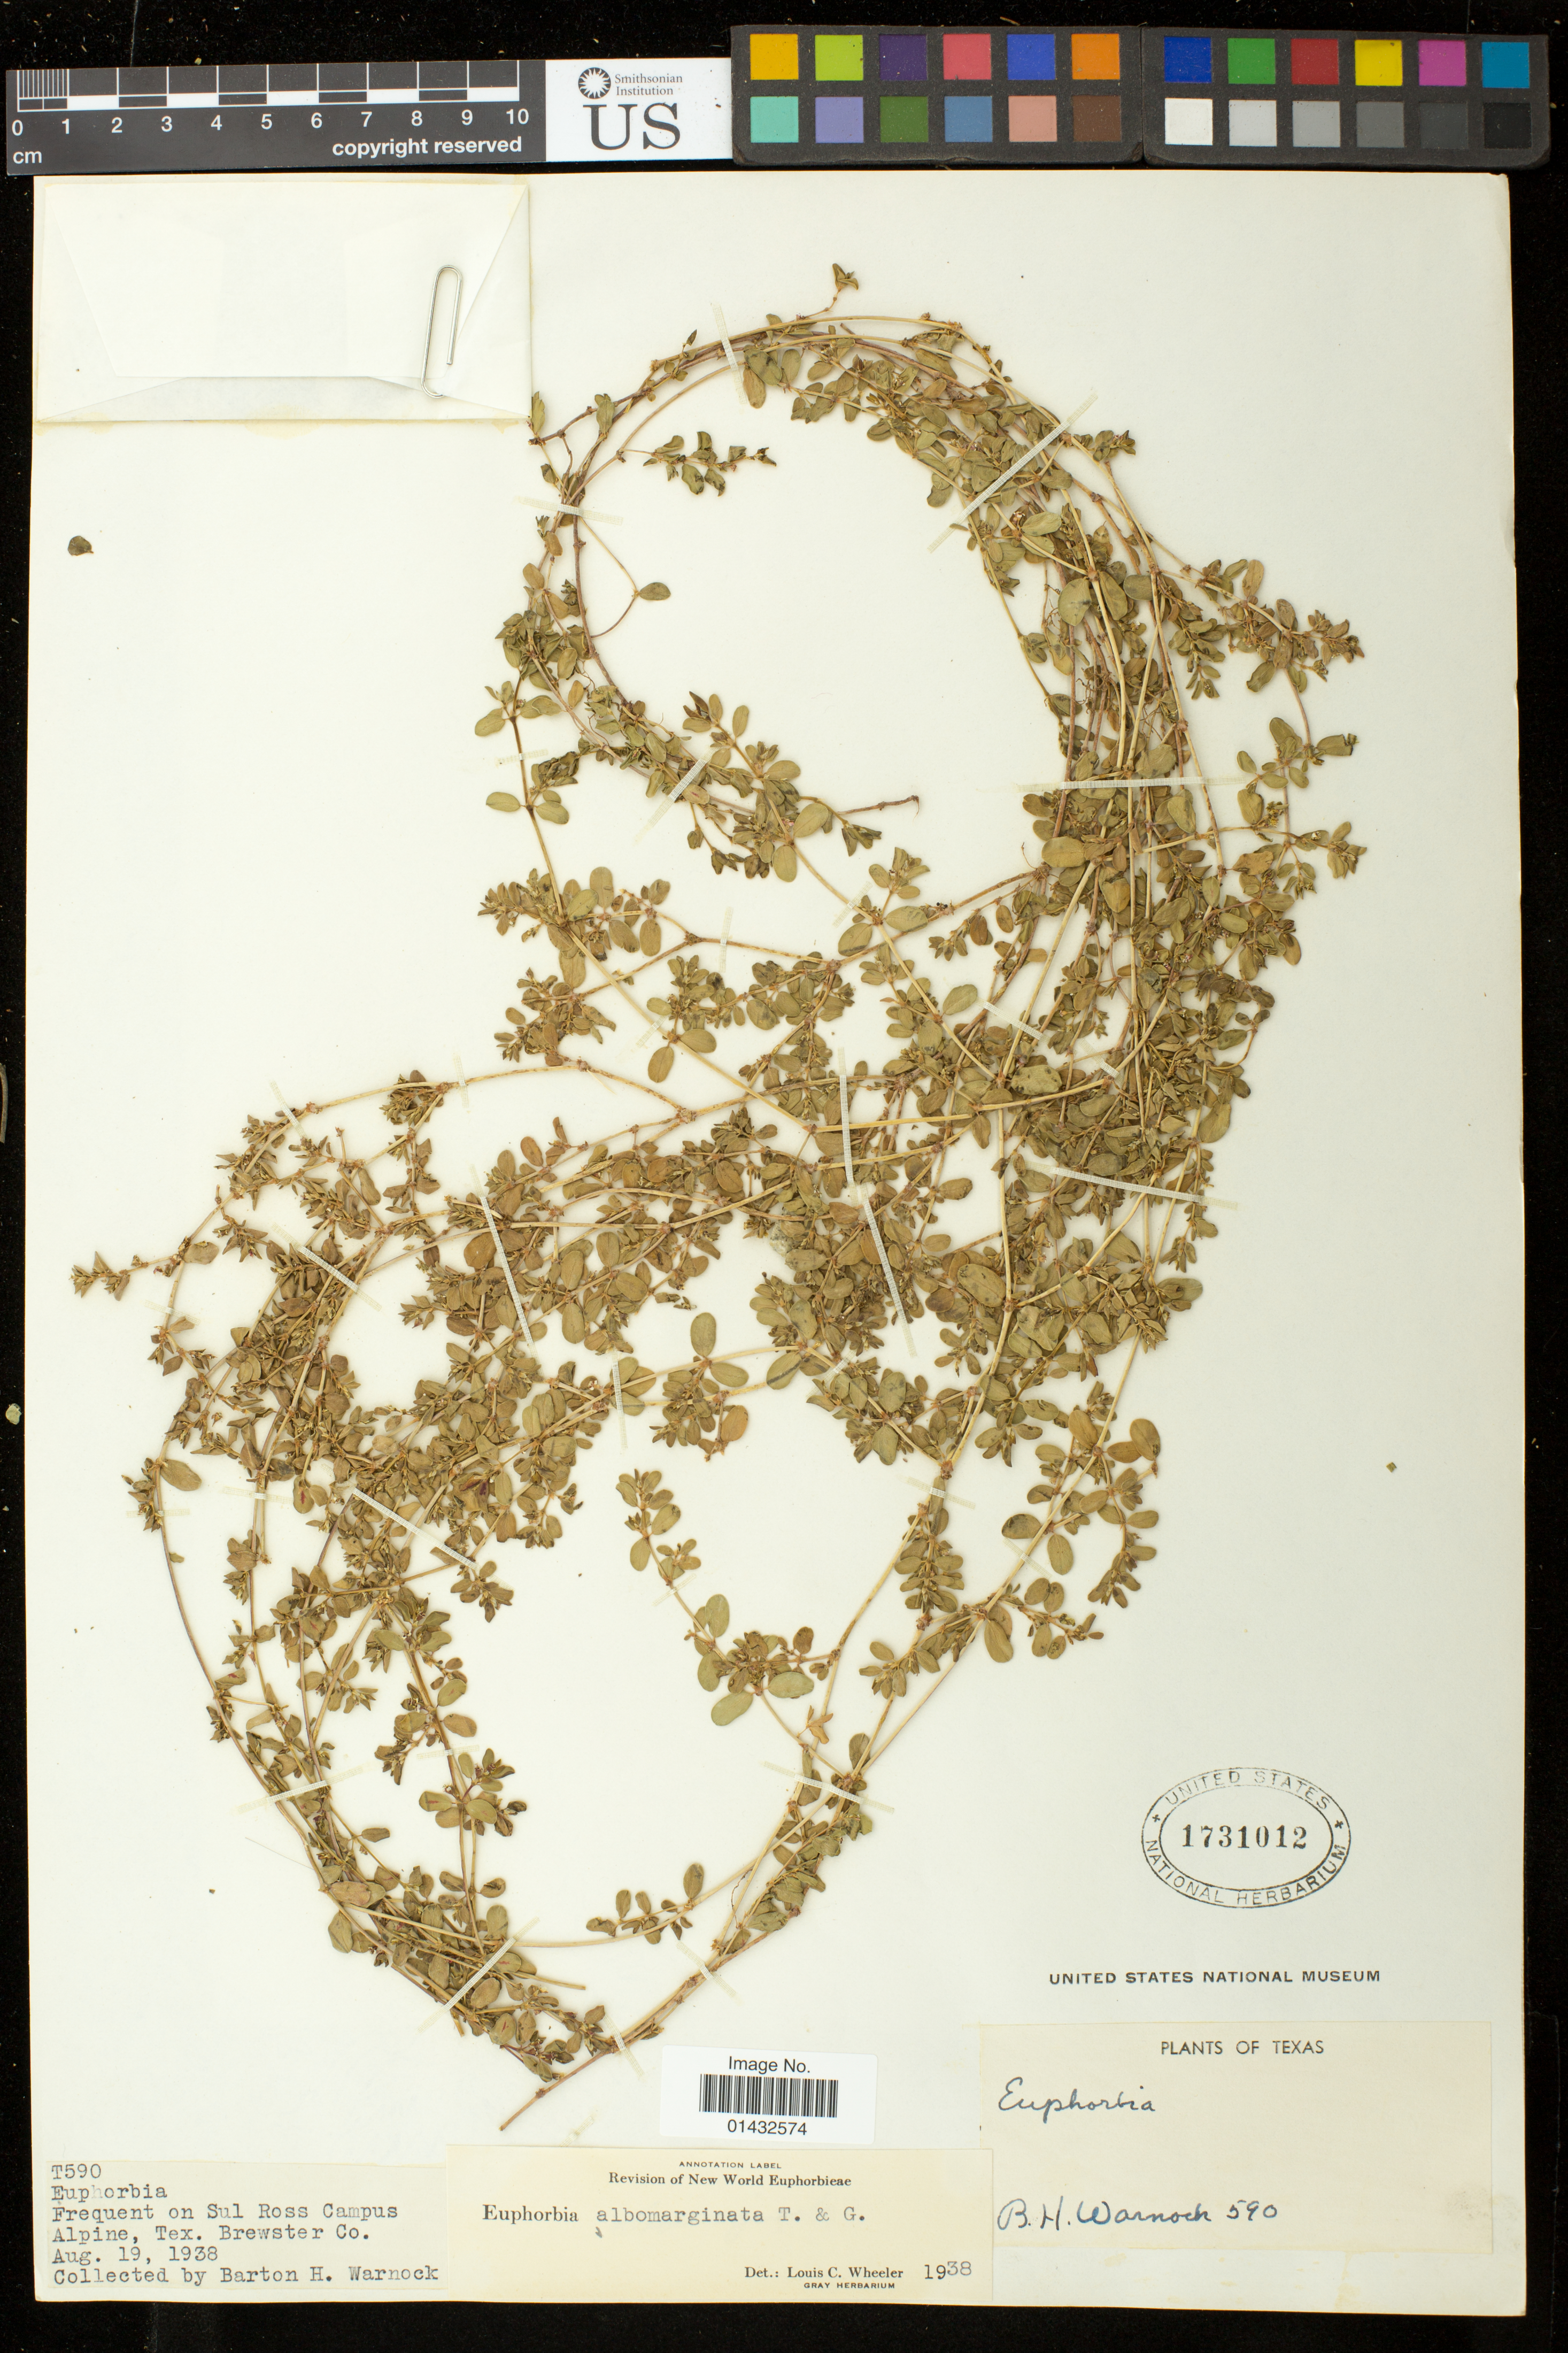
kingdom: Plantae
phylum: Tracheophyta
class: Magnoliopsida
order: Malpighiales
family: Euphorbiaceae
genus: Euphorbia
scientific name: Euphorbia albomarginata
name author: Torr. & A. Gray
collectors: B. H. Warnock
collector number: T590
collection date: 1938-08-19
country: United States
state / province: Texas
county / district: Brewster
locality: Sul Ross Campus, Alpine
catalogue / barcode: US 1731012